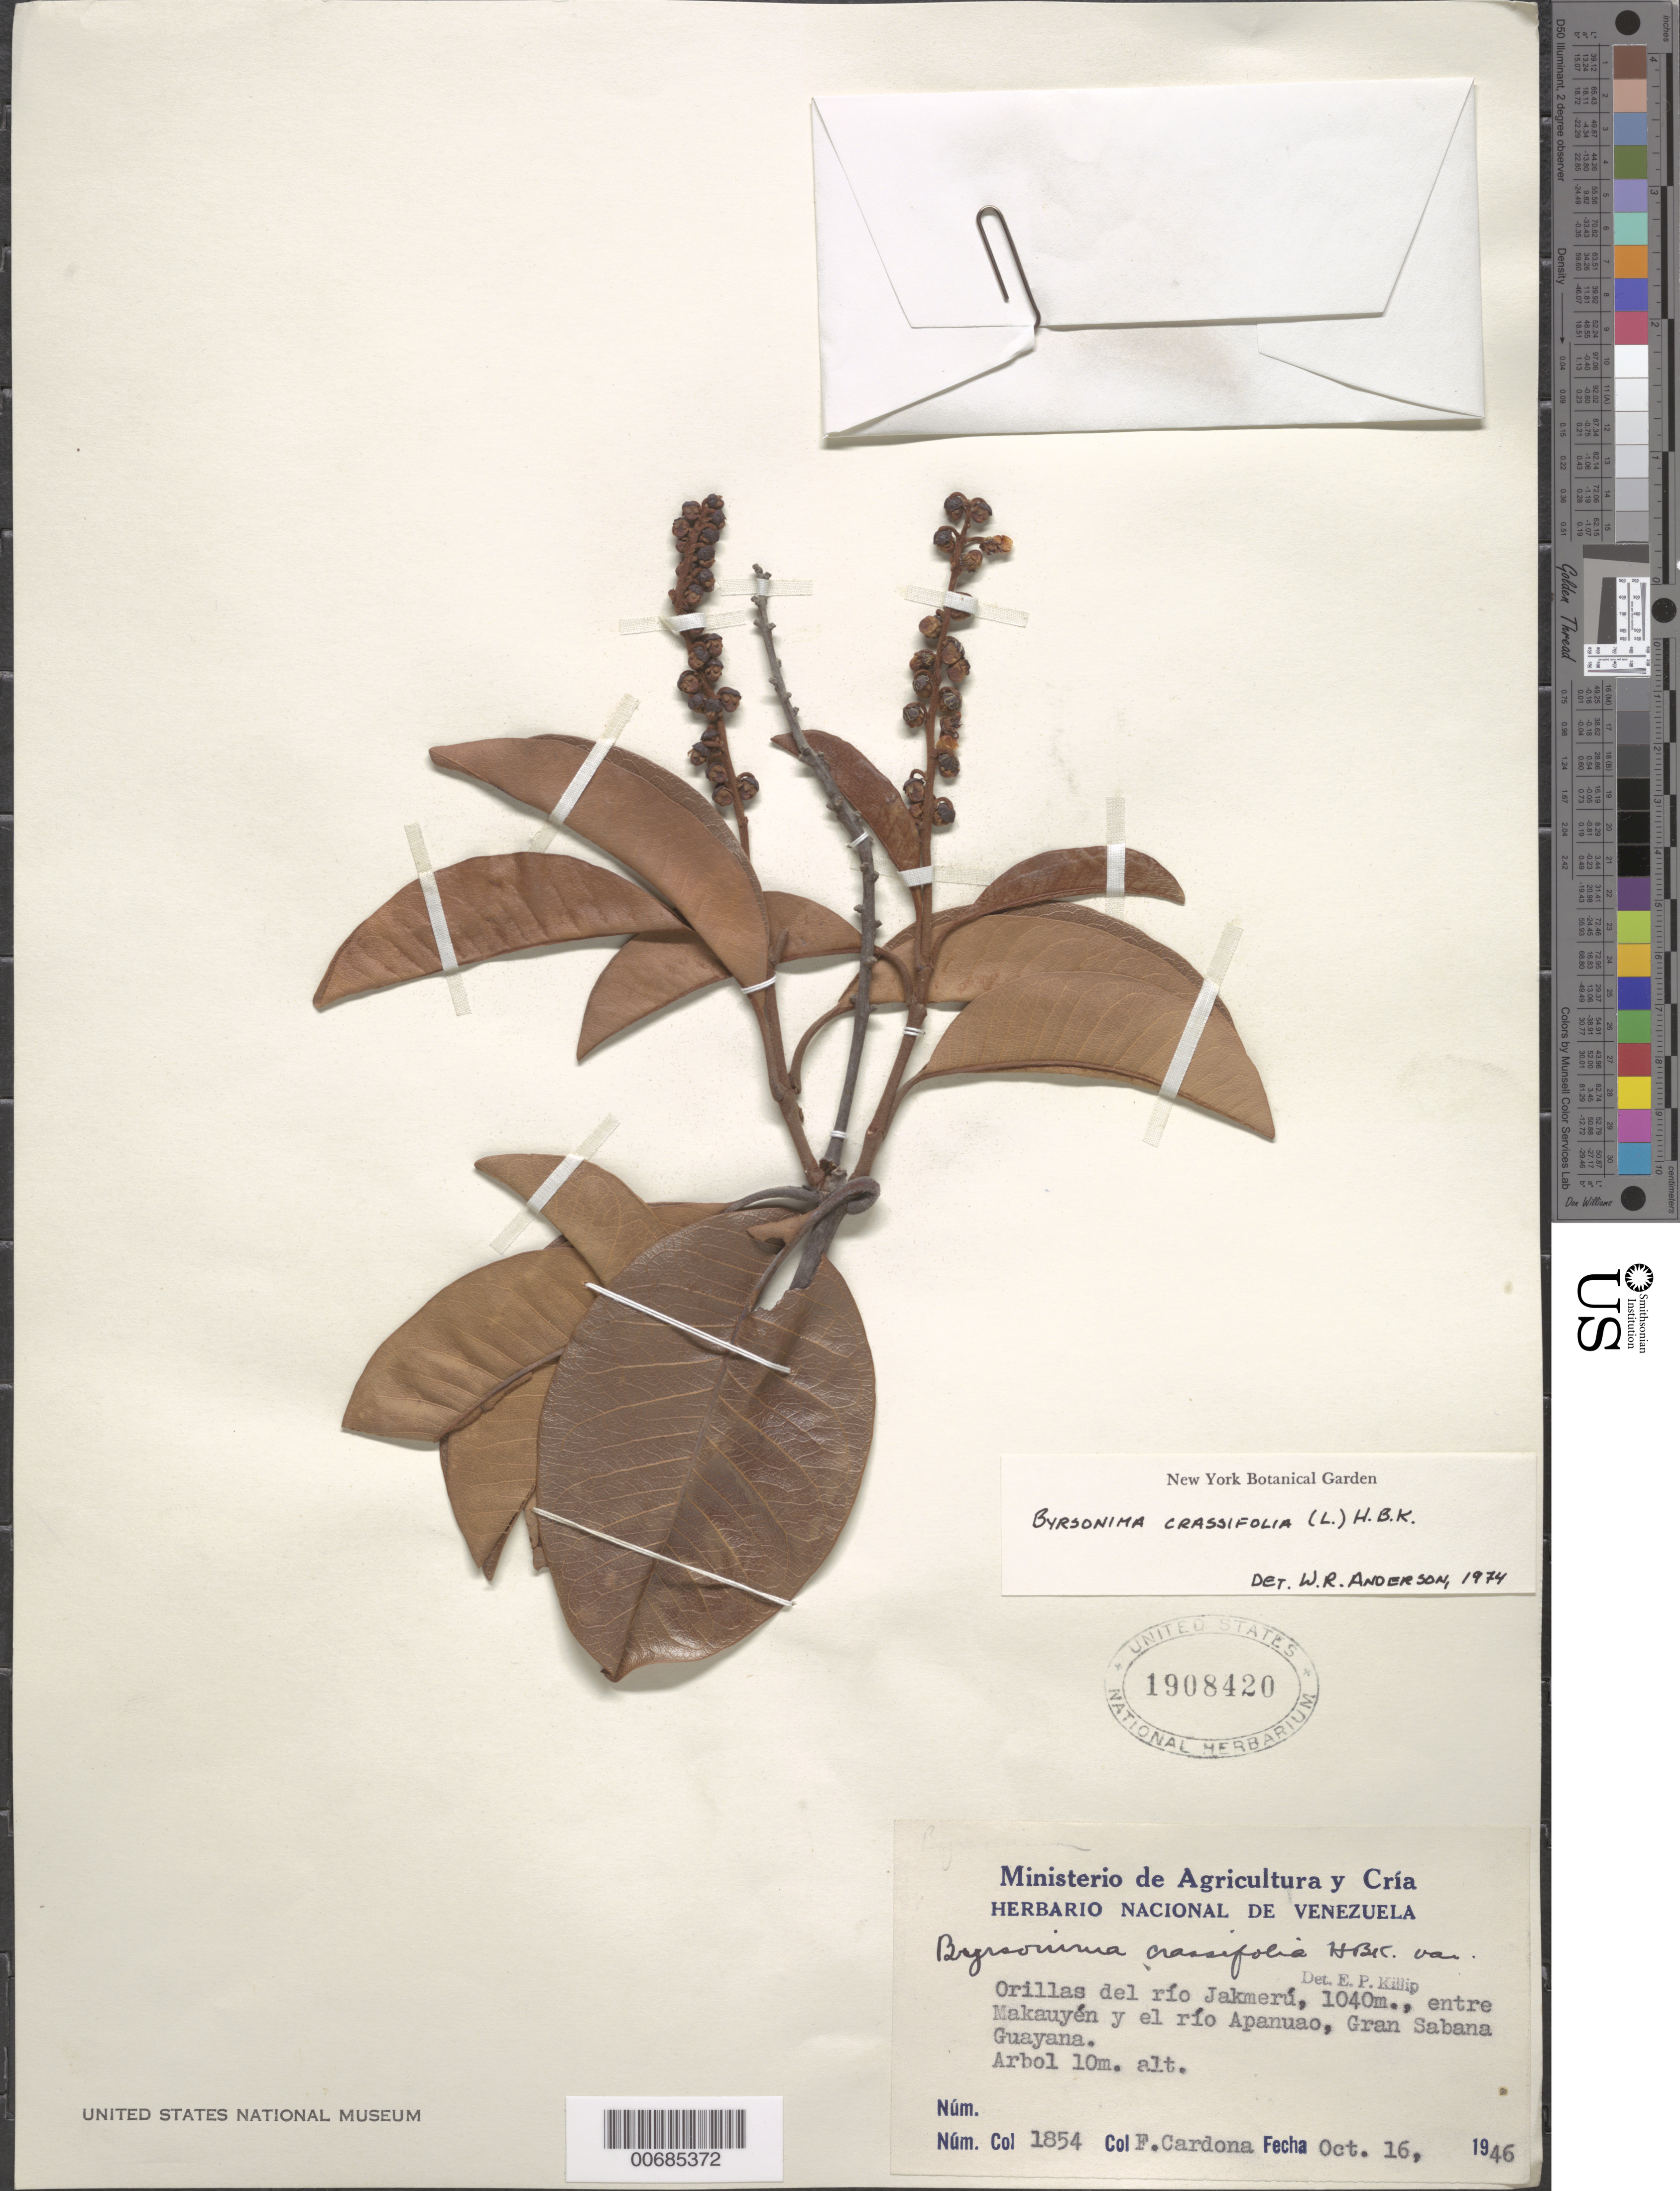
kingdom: Plantae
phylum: Tracheophyta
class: Magnoliopsida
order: Malpighiales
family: Malpighiaceae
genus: Byrsonima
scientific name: Byrsonima crassifolia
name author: (L.) Kunth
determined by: Anderson, W. R., (MICH), University of Michigan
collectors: F. Cardona Puig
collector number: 1854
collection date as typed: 16-Oct-46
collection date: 1946-10-16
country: Venezuela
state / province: Bolívar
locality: Río Jakmerú, Gran Sabana, entre Makauyen y el Río Apanuao, Guayana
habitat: Riverbank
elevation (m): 1040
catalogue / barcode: US 1908420